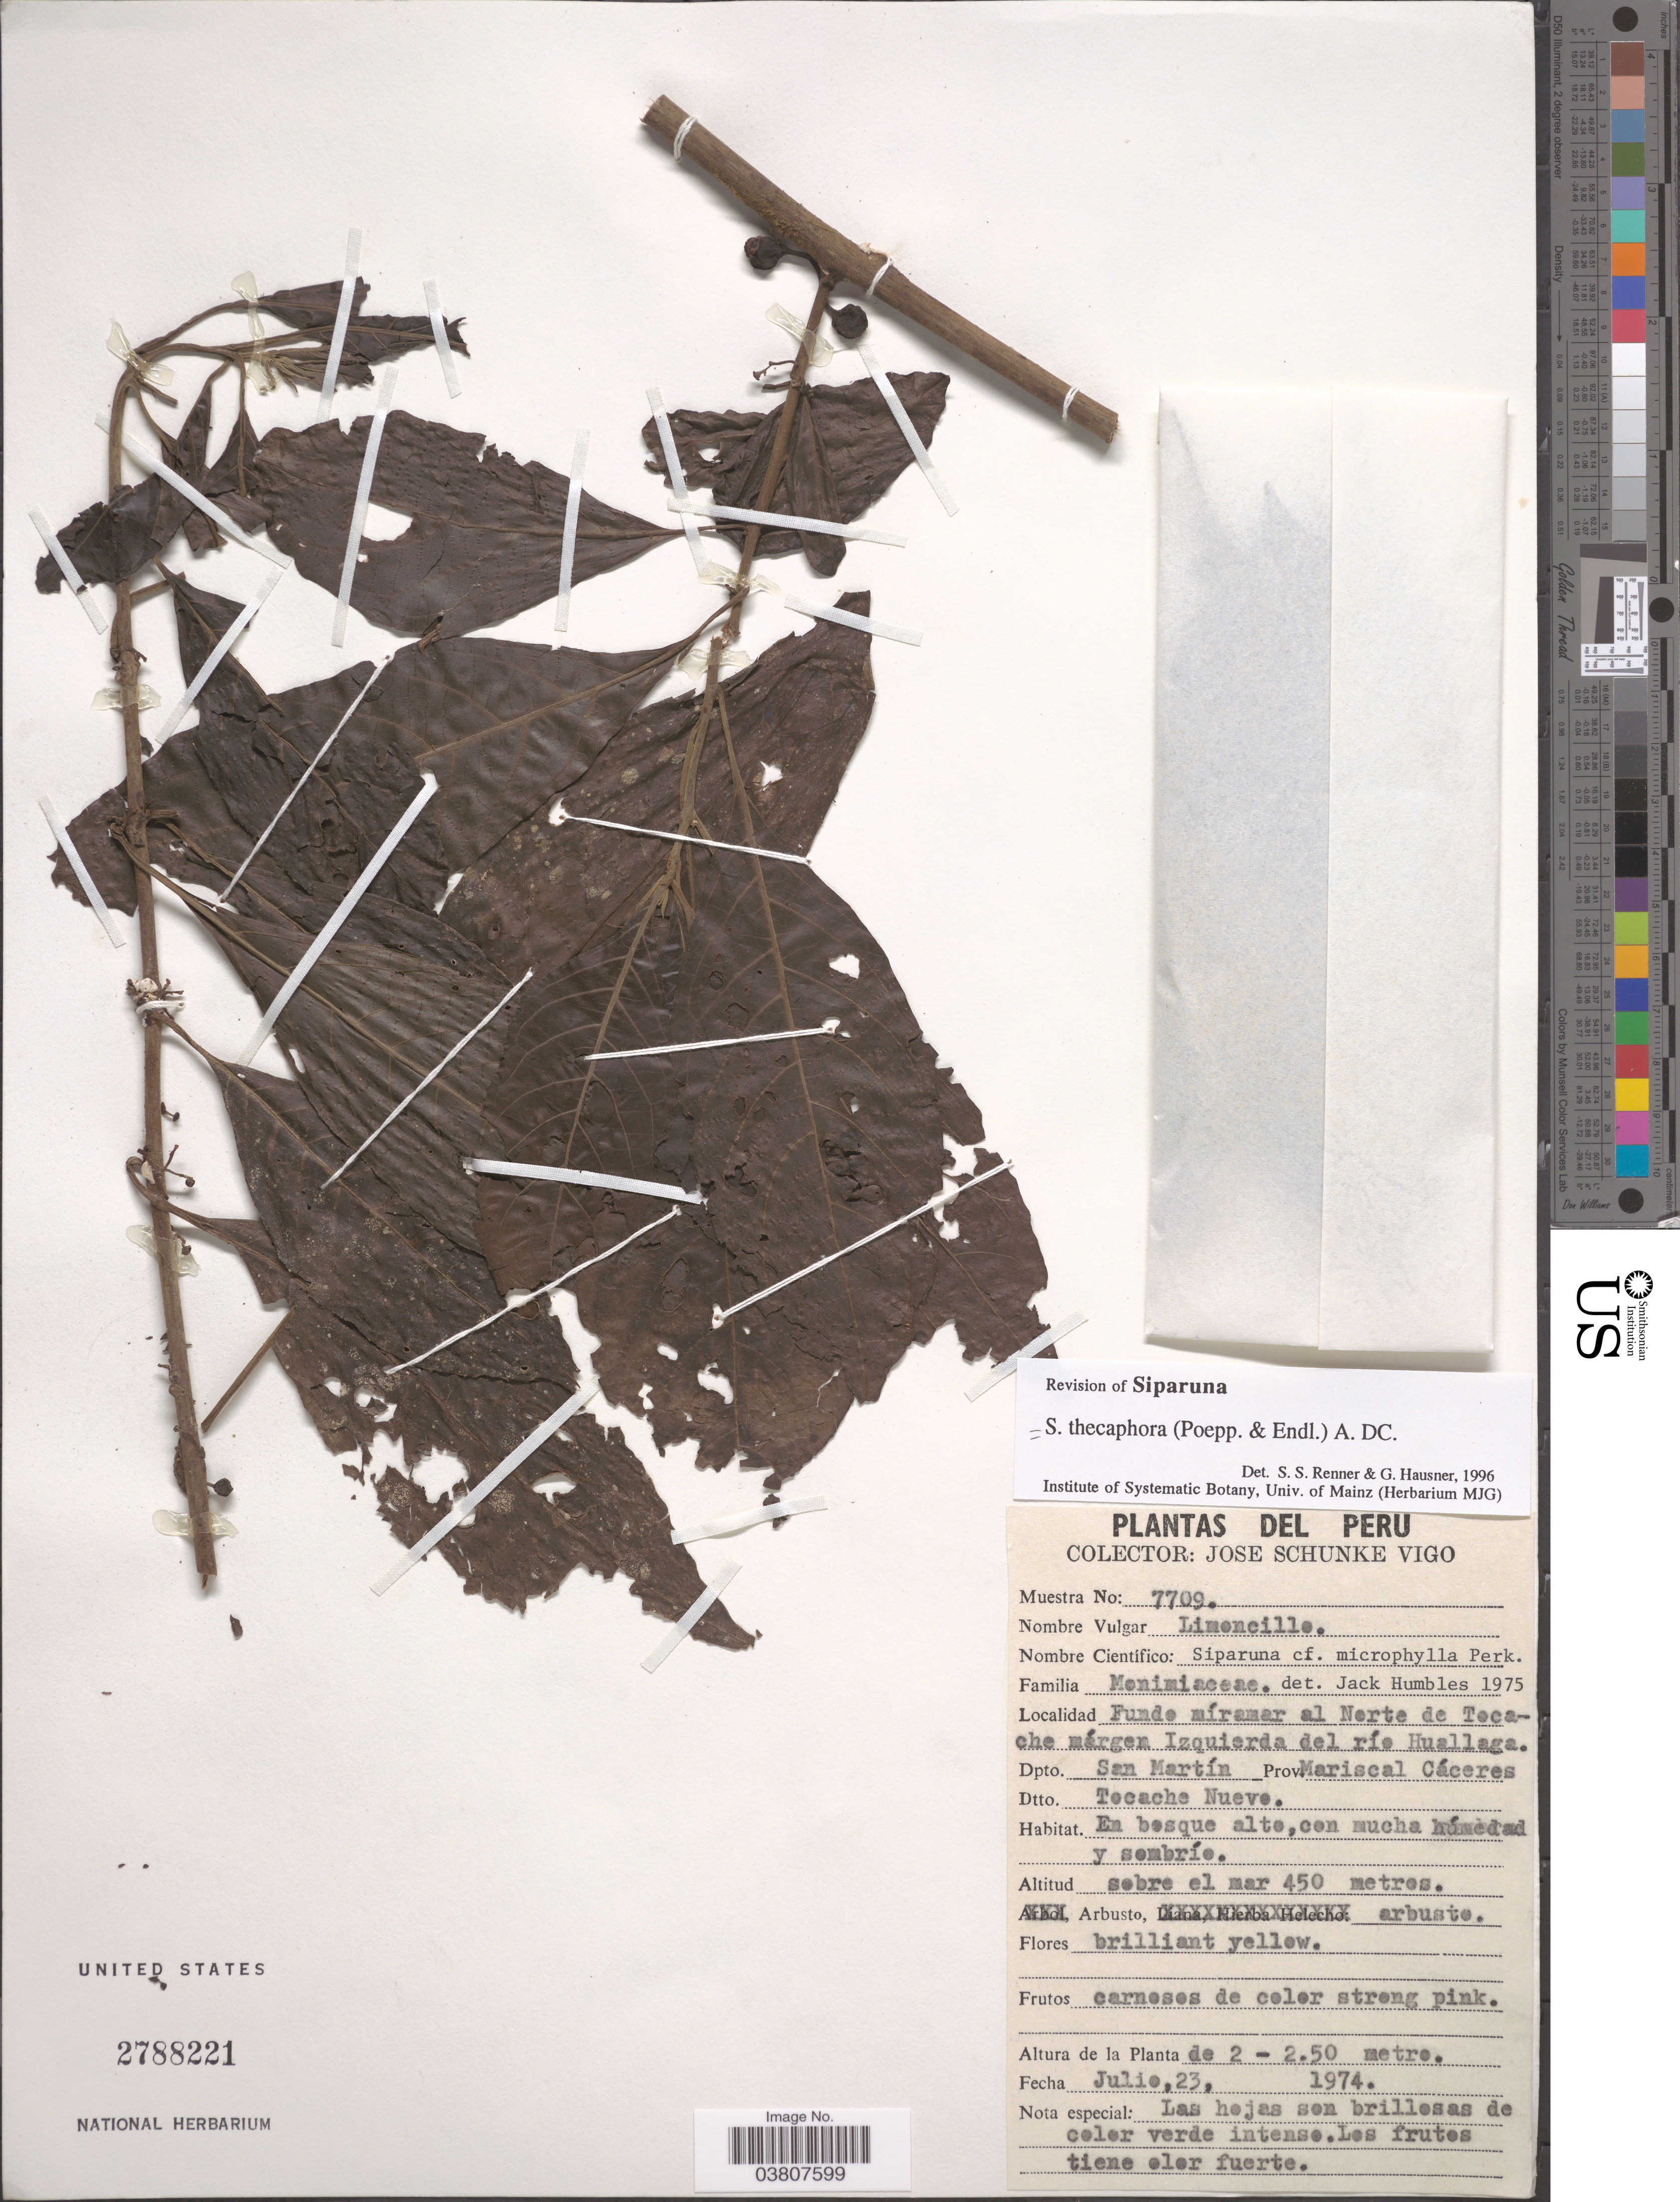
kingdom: Plantae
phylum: Tracheophyta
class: Magnoliopsida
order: Laurales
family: Siparunaceae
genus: Siparuna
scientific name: Siparuna thecaphora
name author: (Poepp. & Endl.) A. DC.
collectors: J. Schunke Vigo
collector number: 7709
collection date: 1974-07-23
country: Peru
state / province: San Martín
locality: Funde míramar al Norte de Tecache márgen Izquierda del río Huallaga. Dpto. San Martín. Prov. Mariscal Cáceres. Dtto. Tecache Nuevo.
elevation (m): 450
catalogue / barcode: US 2788221